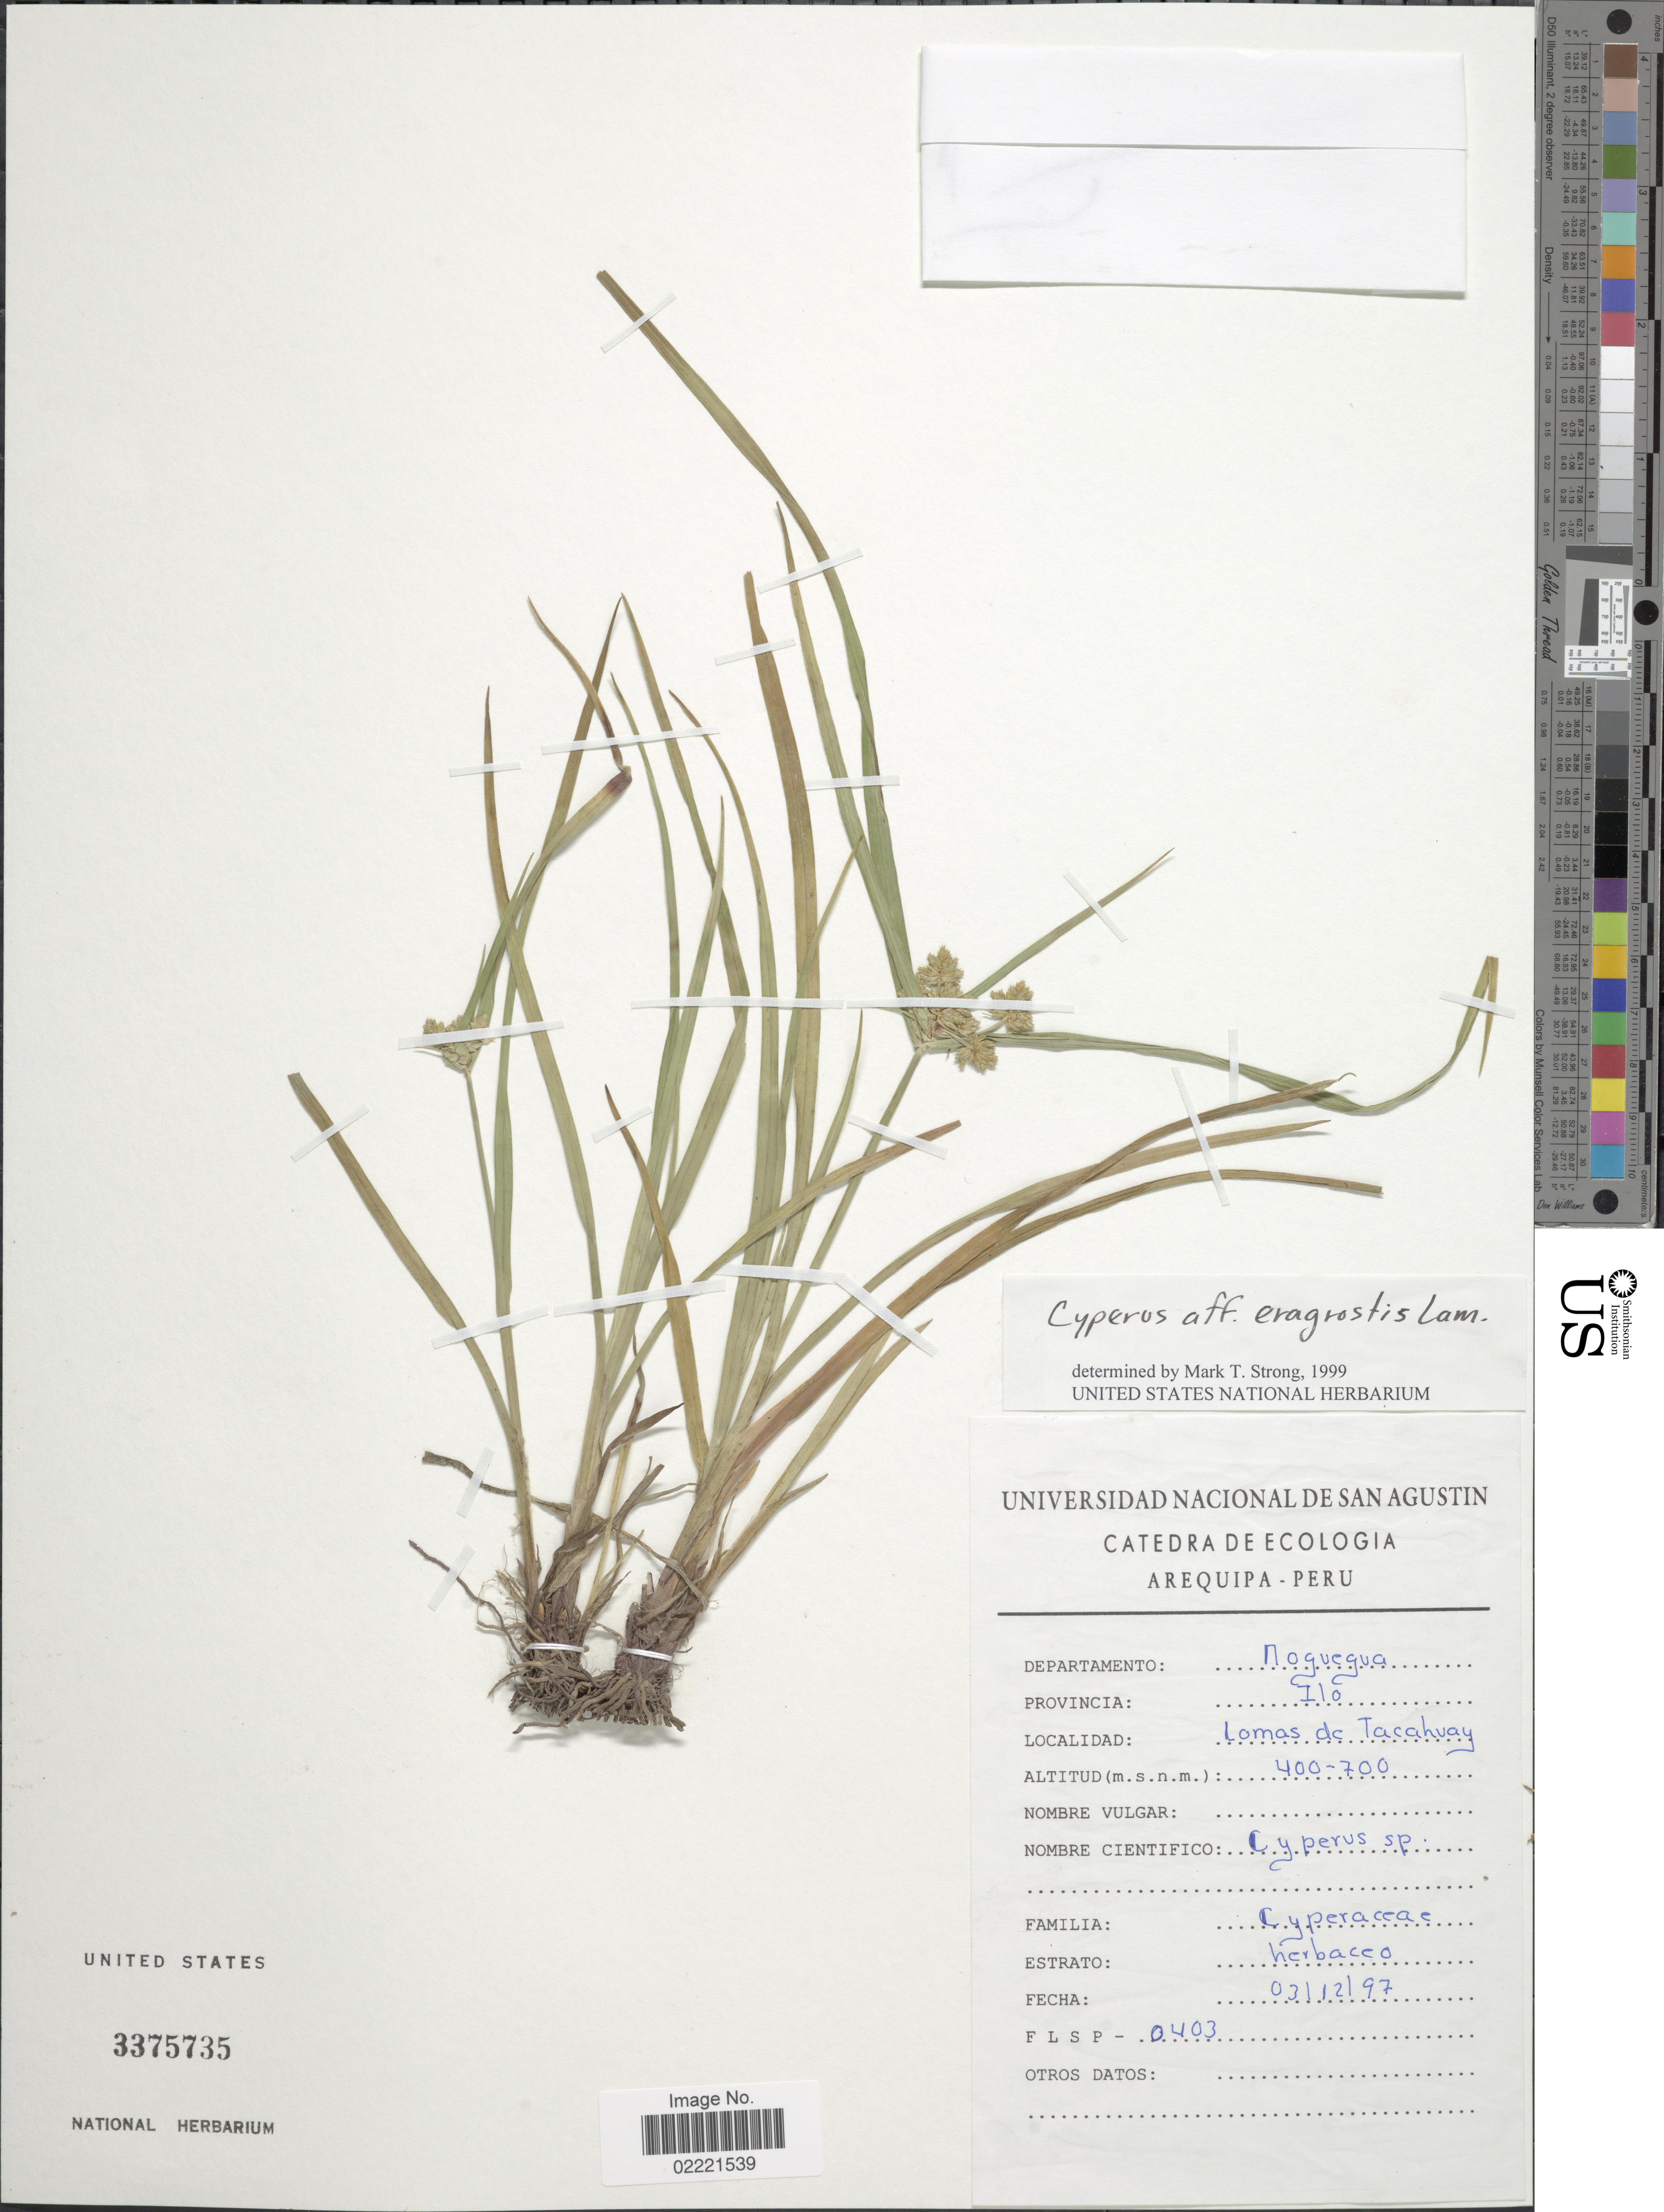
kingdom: Plantae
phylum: Tracheophyta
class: Liliopsida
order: Poales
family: Cyperaceae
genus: Cyperus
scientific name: Cyperus eragrostis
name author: Lam.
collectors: Universidad Nacional de San Agustin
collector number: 0403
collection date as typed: Transcribed d/m/y: 3/12/97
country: Peru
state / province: Arequipa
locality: Departamento Arequipa, Provincia Ilo, Lomas de Tacahuay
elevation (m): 400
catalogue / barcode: US 3375735